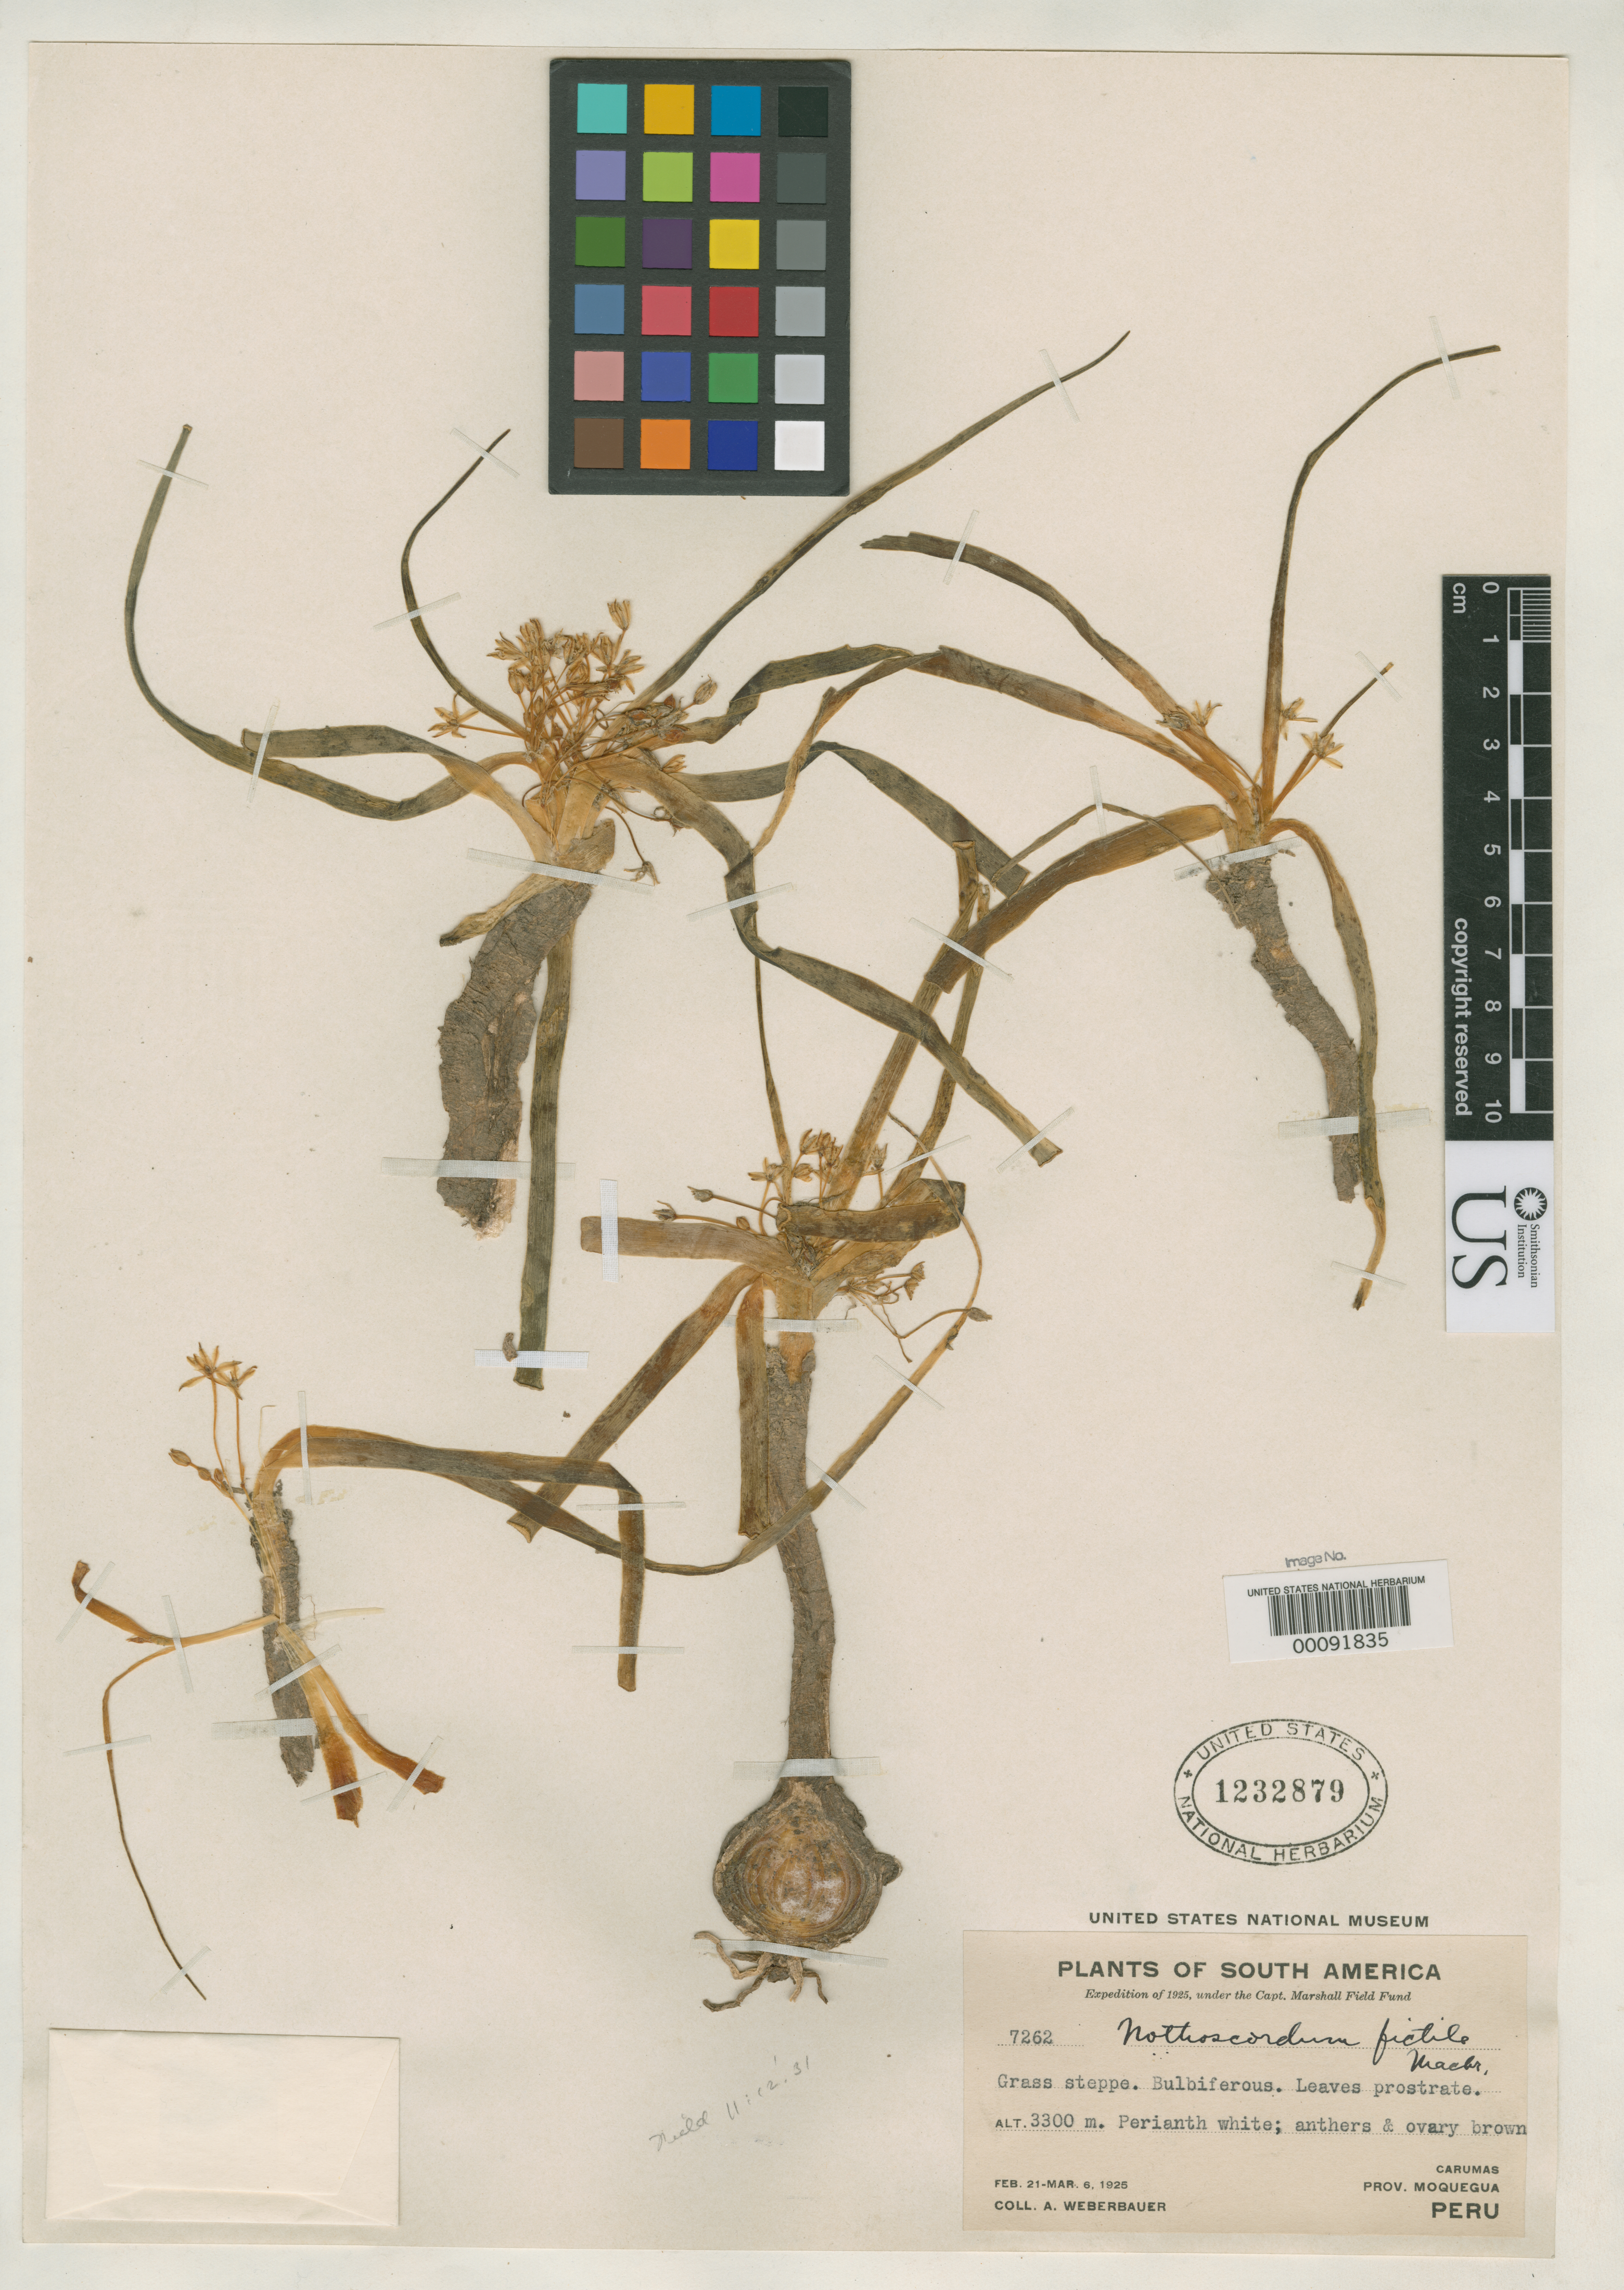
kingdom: Plantae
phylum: Tracheophyta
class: Liliopsida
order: Asparagales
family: Amaryllidaceae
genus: Nothoscordum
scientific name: Nothoscordum fictile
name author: J.F. Macbr.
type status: Isotype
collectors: A. Weberbauer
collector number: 7262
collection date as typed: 21 Feb 1925 to 06 Mar 1925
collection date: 1925-02-21/1925-03-06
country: Peru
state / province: Moquegua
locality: Carumas.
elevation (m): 3300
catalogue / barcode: US 1232879